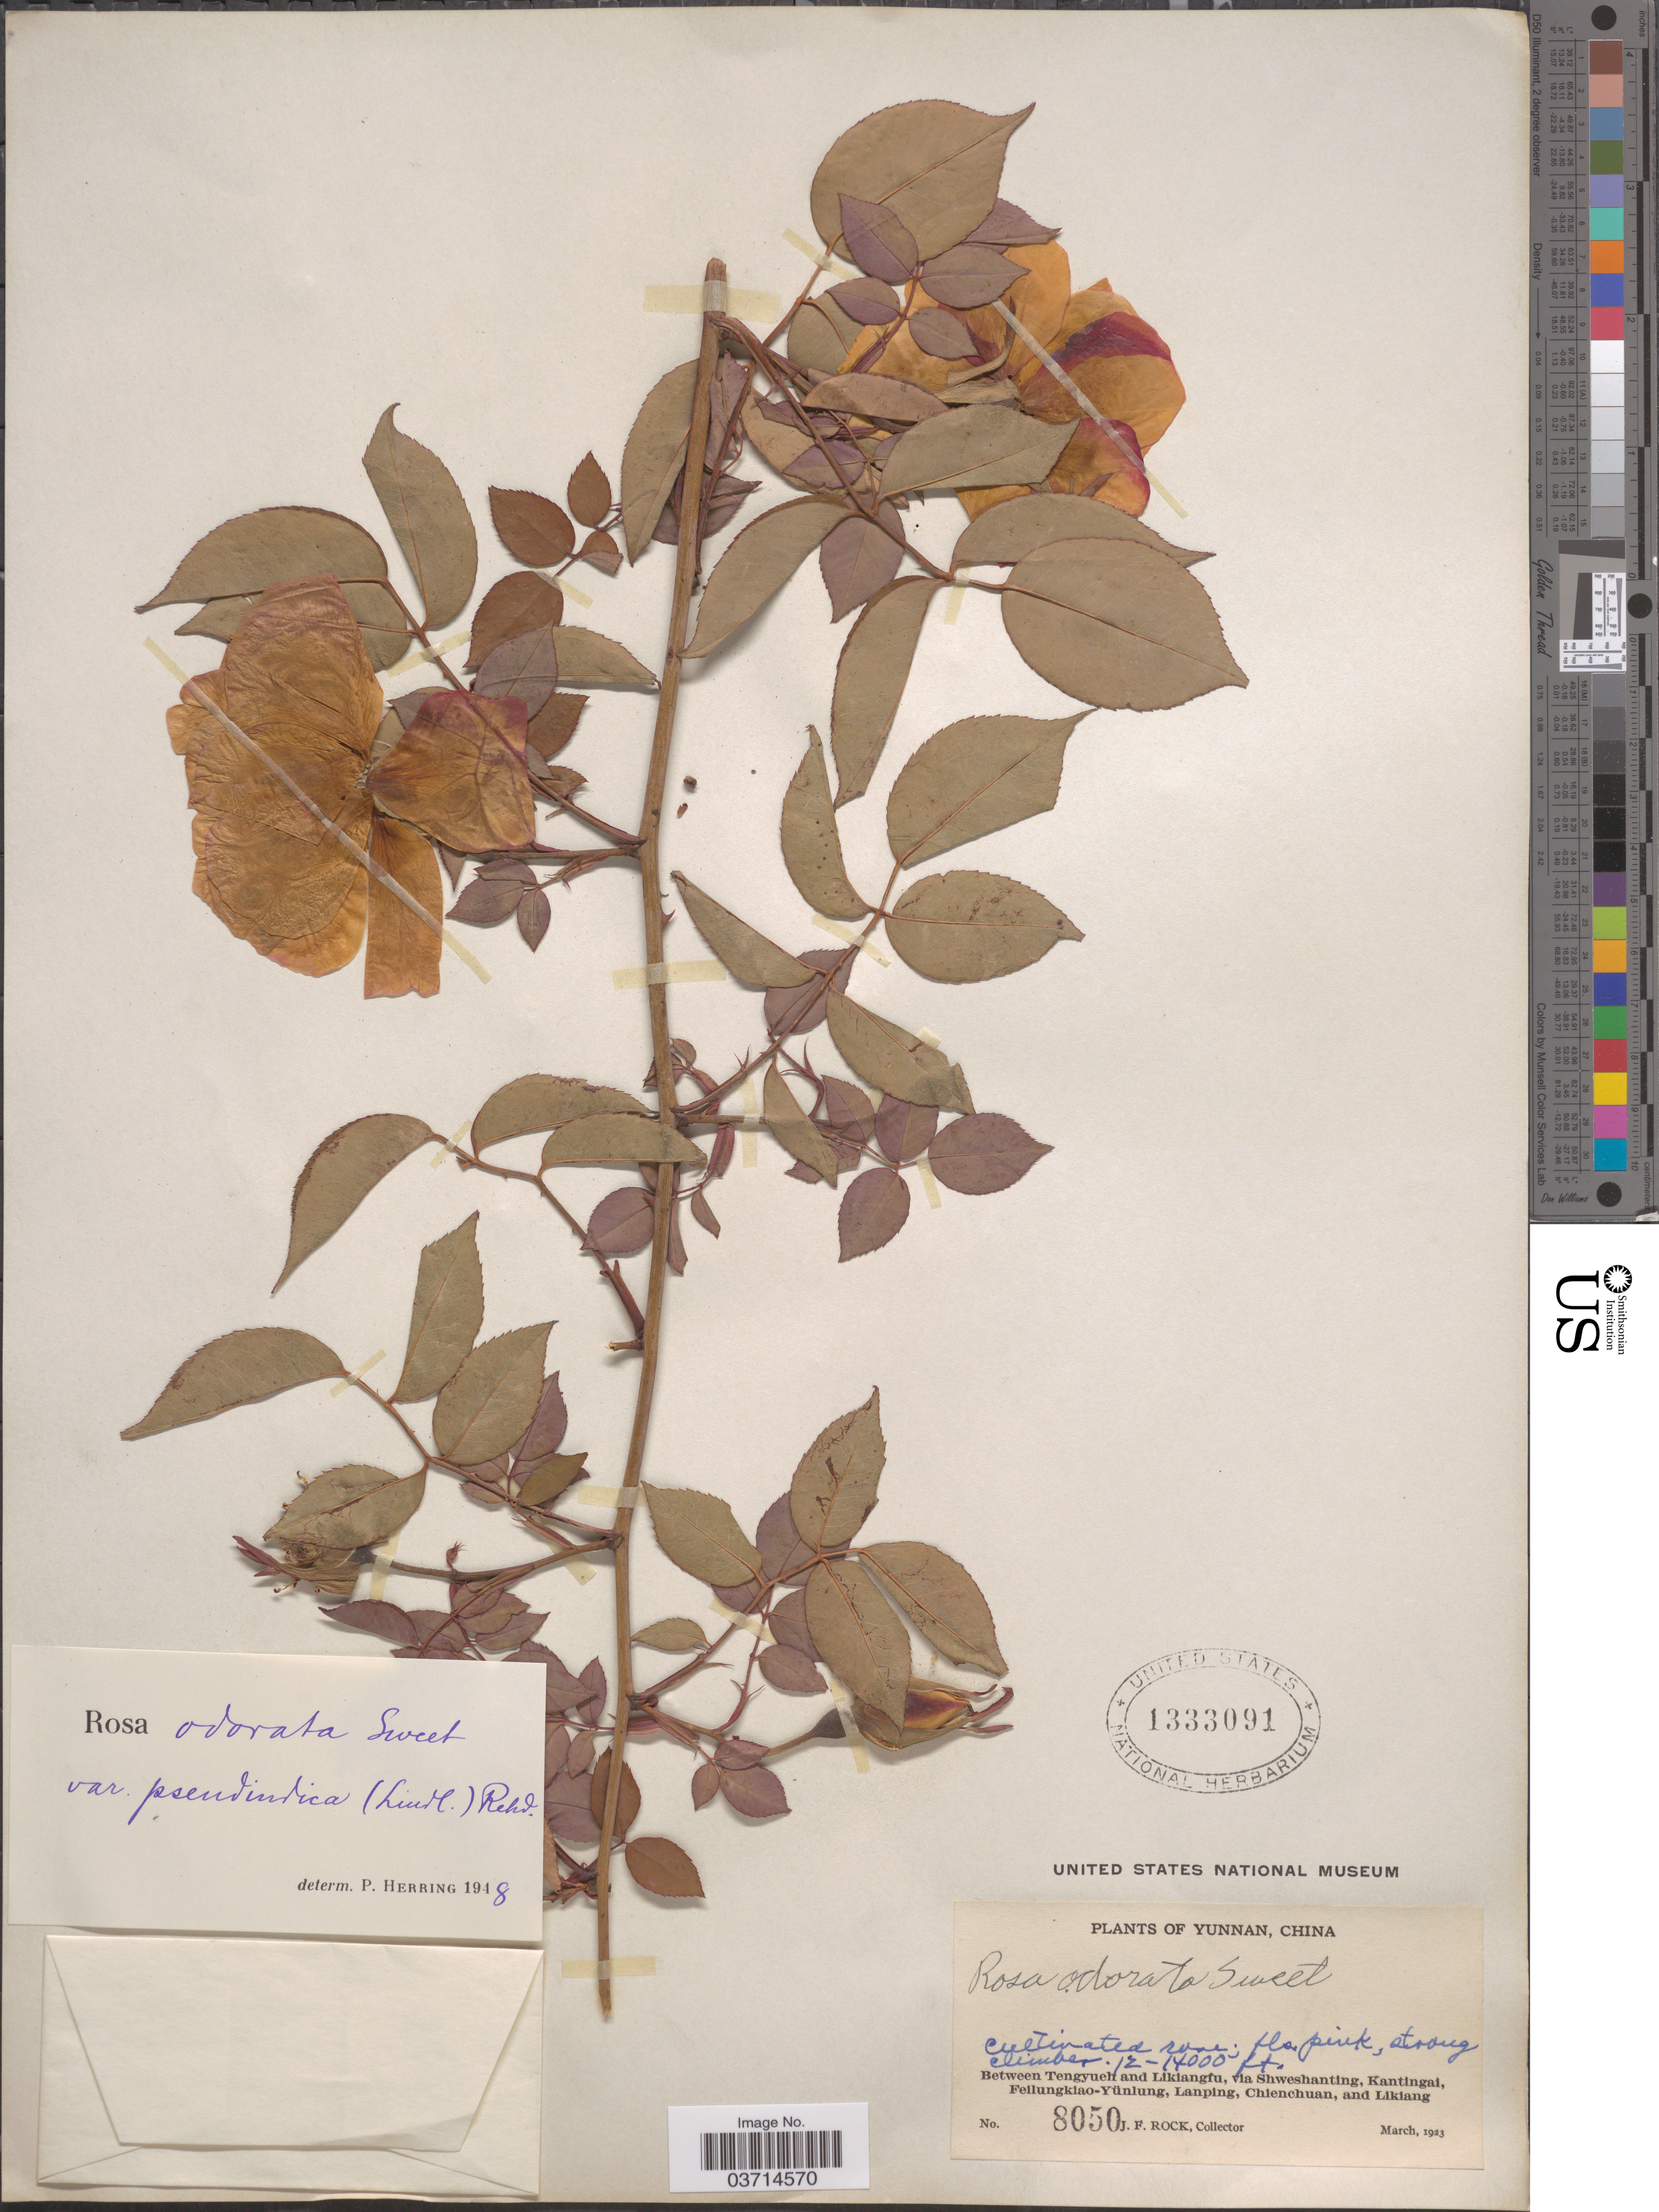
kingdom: Plantae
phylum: Tracheophyta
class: Magnoliopsida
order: Rosales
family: Rosaceae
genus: Rosa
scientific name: Rosa x odorata var. pseudindica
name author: (Lindl.) Rehder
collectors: J. Rock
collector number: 8050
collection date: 1923-03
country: China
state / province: Yunnan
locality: Between Tengyueh and Likiangfu, via Shweshanting, Kantingai, Feilungkiao-Yünlung, Lanping, Chienchuan, and Likiang.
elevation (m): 3658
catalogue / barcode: US 1333091